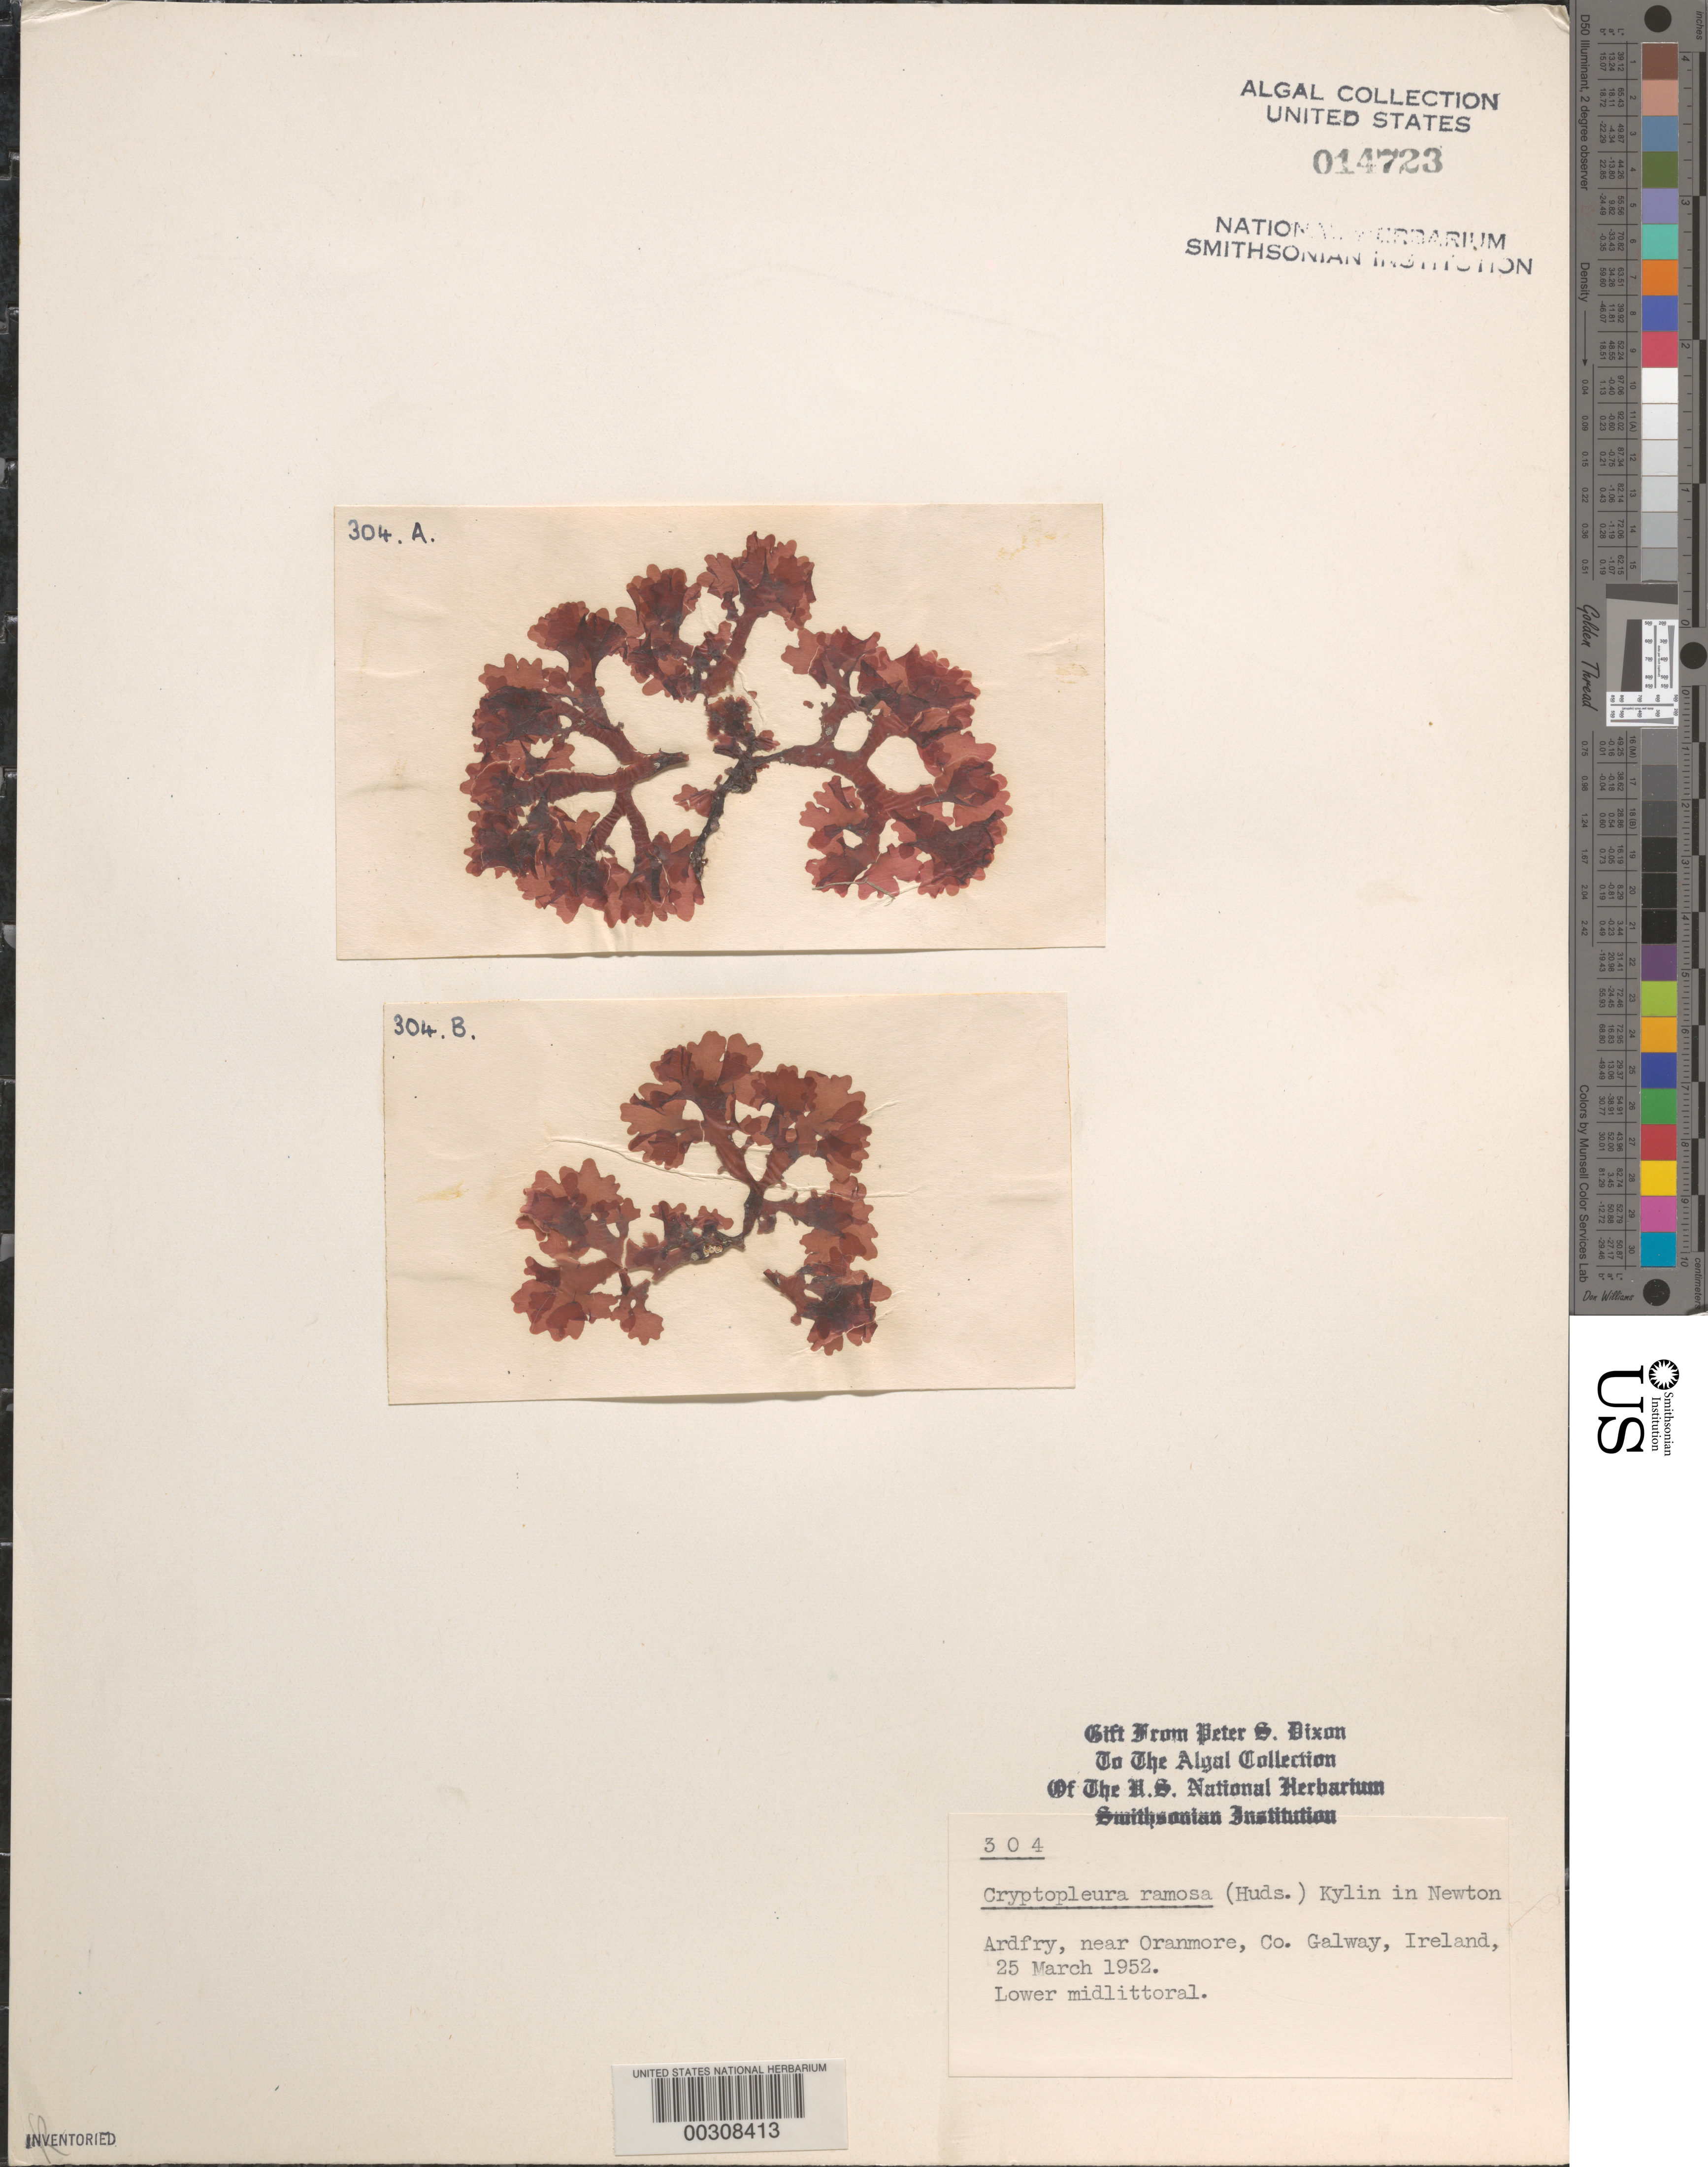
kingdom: Plantae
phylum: Rhodophyta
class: Florideophyceae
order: Ceramiales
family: Delesseriaceae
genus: Cryptopleura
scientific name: Cryptopleura ramosa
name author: (Huds.) L.M. Newton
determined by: Dixon, P. S.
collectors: P. S. Dixon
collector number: PSD 304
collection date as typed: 25 Mar 1952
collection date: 1952-03-25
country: Ireland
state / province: Connaught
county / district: Galway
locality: Ardfry, near Oranmore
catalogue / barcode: US 14723